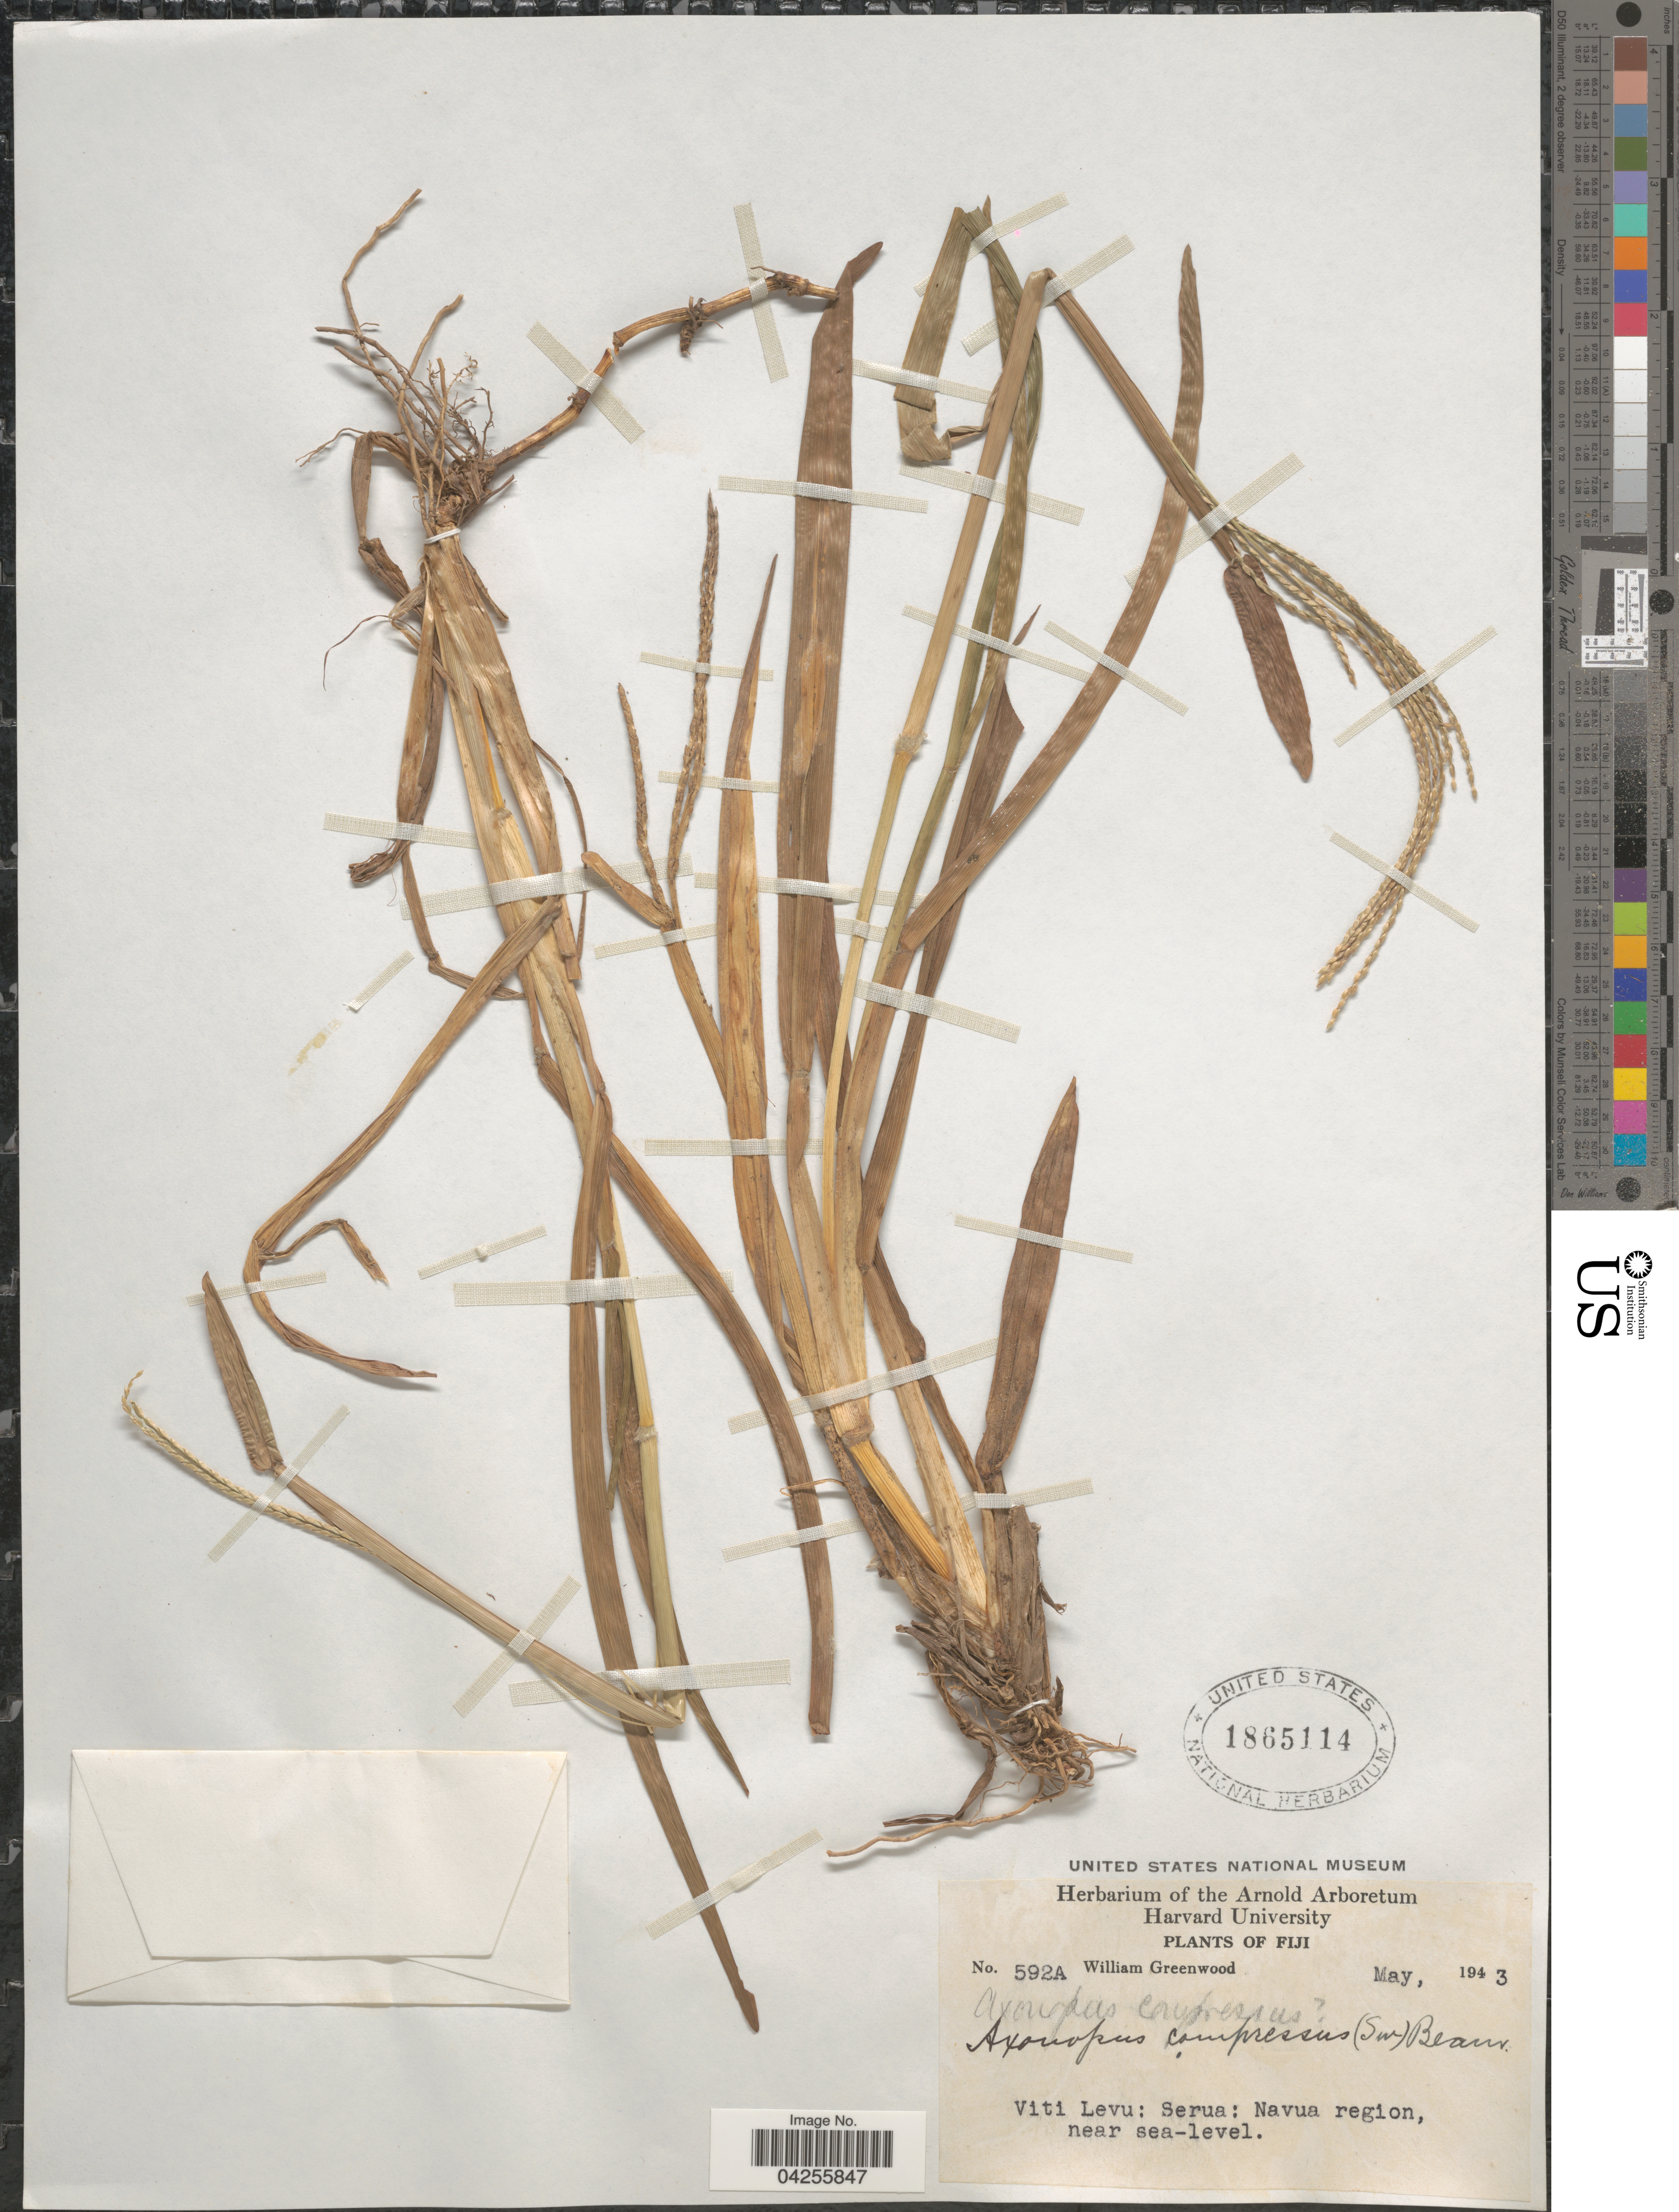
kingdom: Plantae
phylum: Tracheophyta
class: Liliopsida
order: Poales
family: Poaceae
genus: Axonopus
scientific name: Axonopus compressus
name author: (Sw.) P. Beauv.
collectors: W. Greenwood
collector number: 592A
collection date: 1943-05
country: Fiji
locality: Viti Levu: Serua: Navua region.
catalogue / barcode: US 1865114